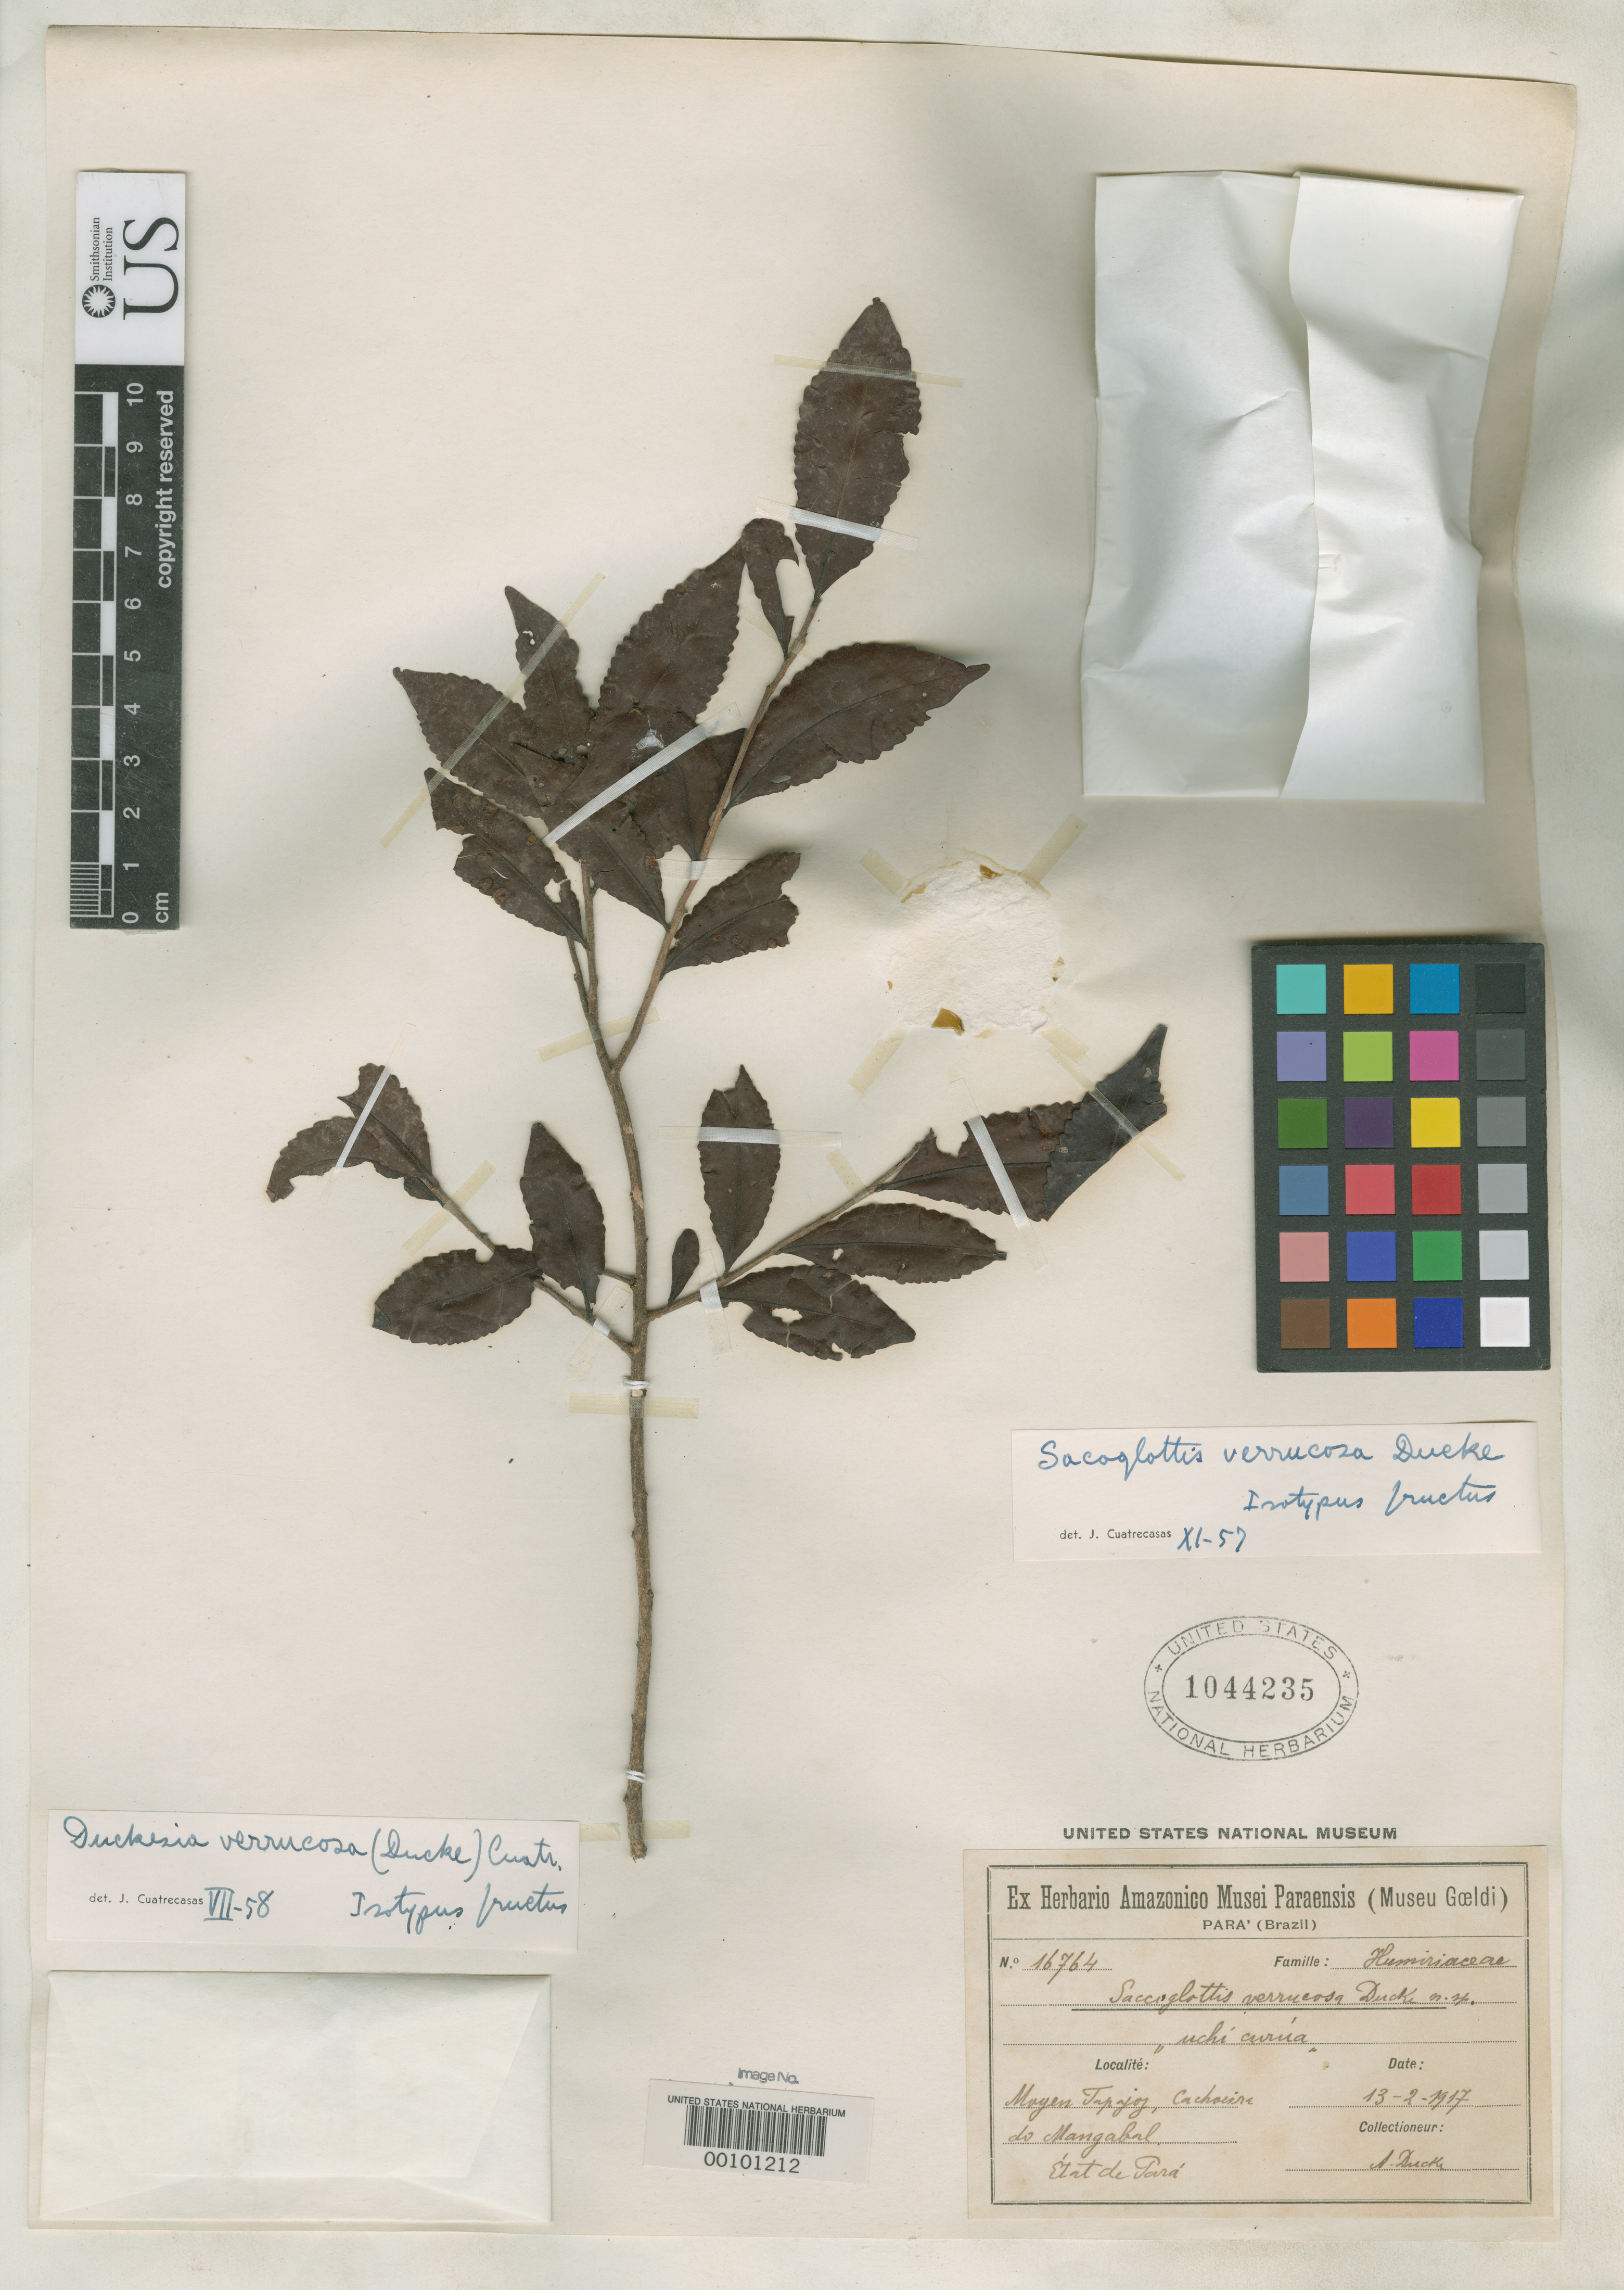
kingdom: Plantae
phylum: Tracheophyta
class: Magnoliopsida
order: Malpighiales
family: Humiriaceae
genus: Sacoglottis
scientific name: Sacoglottis verrucosa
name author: Ducke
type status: Isosyntype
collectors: A. Ducke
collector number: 16764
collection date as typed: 13 Feb 1917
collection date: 1917-02-13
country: Brazil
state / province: Pará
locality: Moyen Tapajoz.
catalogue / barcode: US 1044235